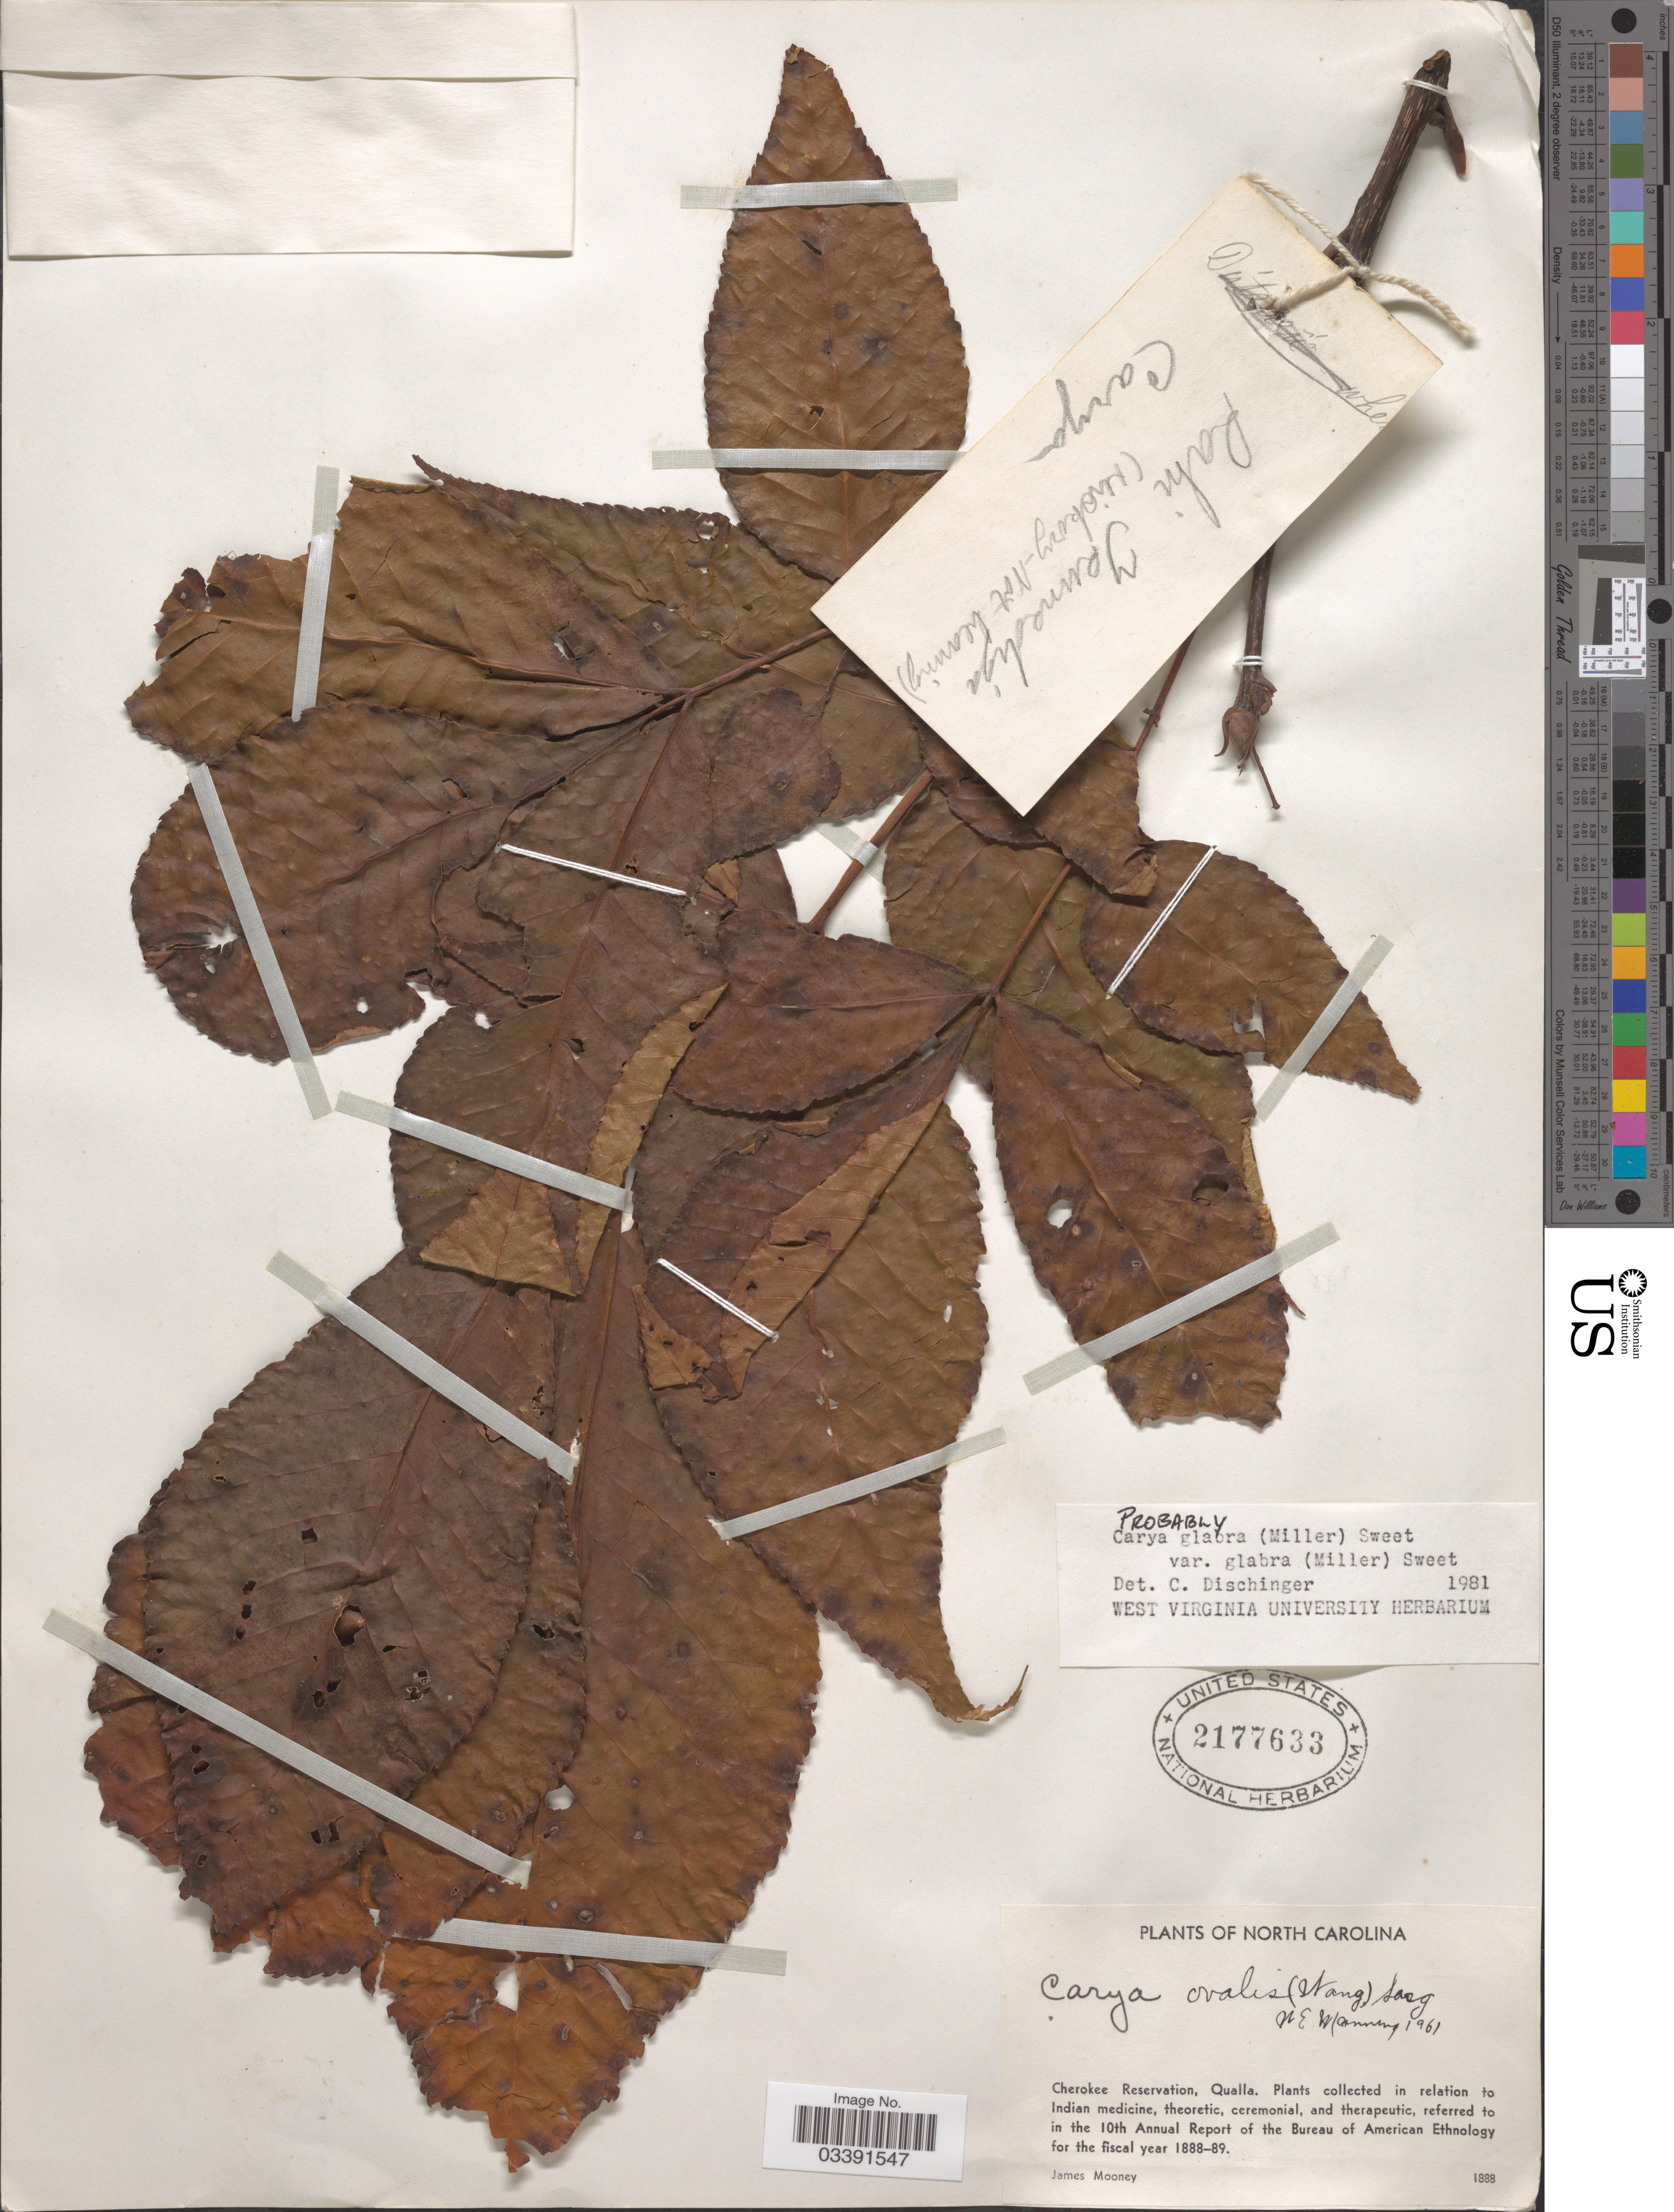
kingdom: Plantae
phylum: Tracheophyta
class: Magnoliopsida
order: Fagales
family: Juglandaceae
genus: Carya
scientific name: Carya glabra var. glabra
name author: (Mill.) Sweet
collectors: J. Mooney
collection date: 1888/1889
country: United States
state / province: North Carolina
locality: Cherokee Reservation, Qualla.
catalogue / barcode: US 2177633